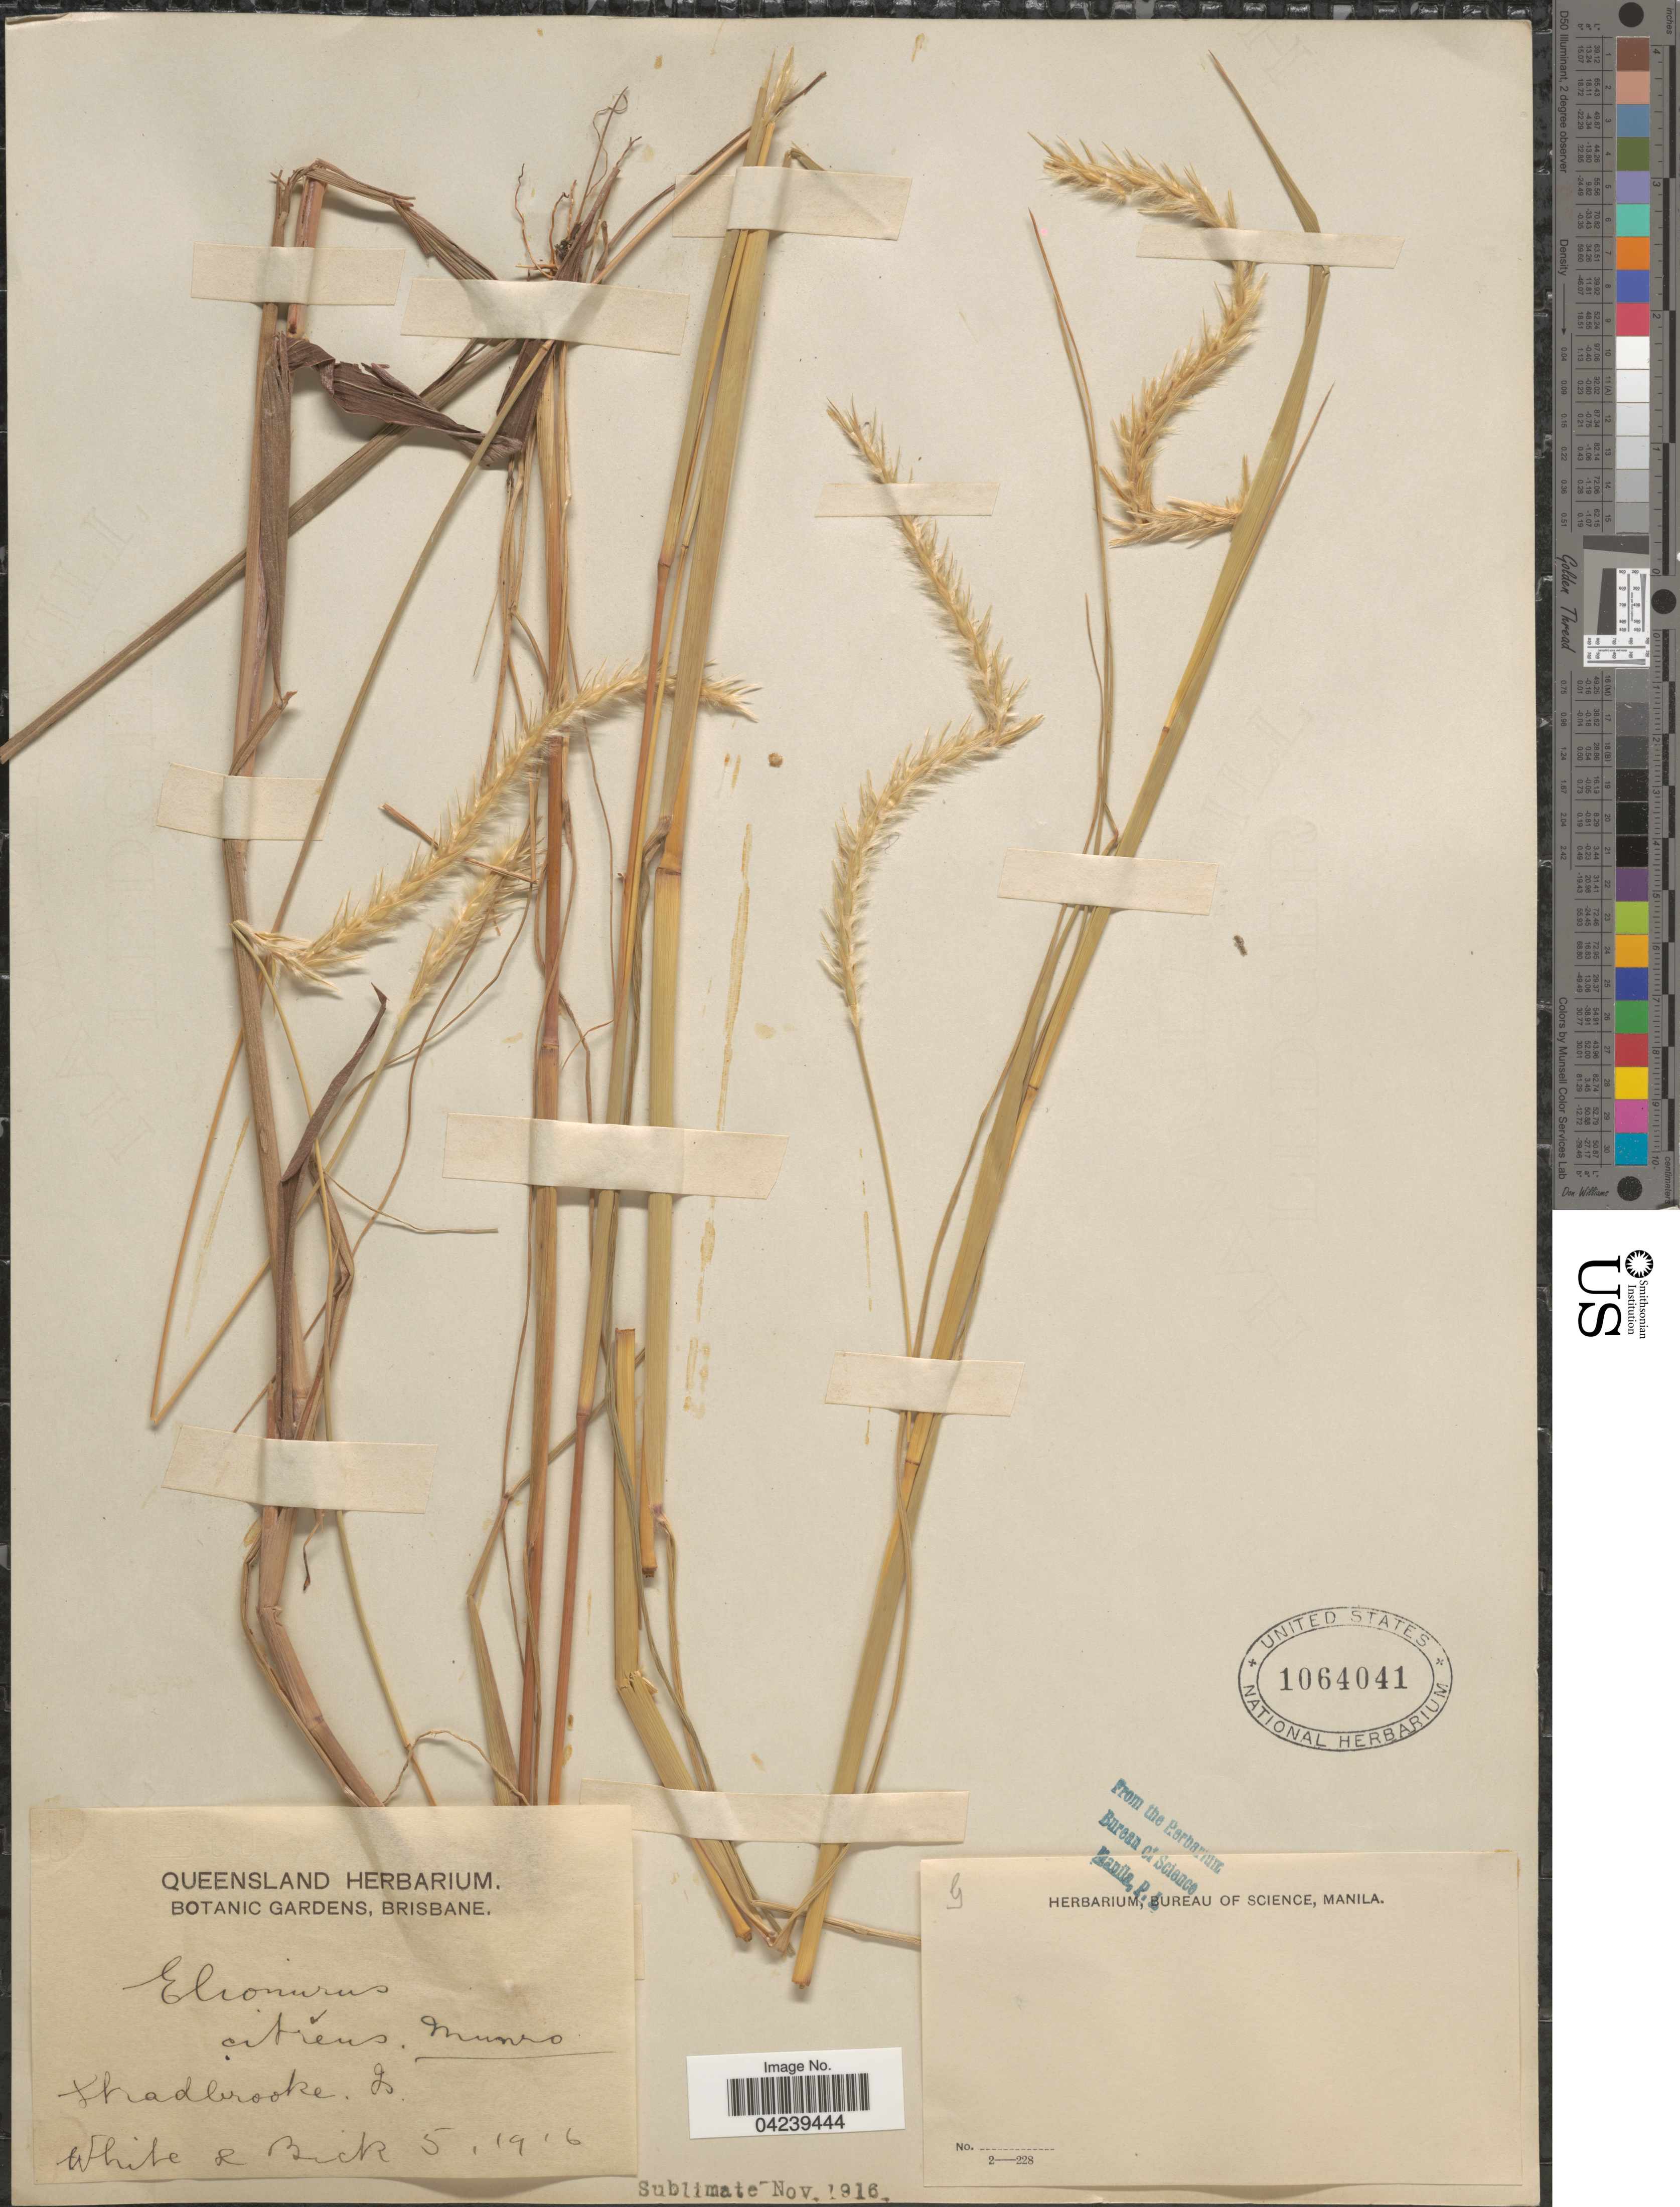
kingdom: Plantae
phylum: Tracheophyta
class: Liliopsida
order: Poales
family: Poaceae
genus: Elionurus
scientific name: Elionurus citreus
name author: (R. Br.) Munro ex Benth.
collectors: O. E. White & -. Bick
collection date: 1916-05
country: Australia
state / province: Queensland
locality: Stradbrooke Is.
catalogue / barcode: US 1064041